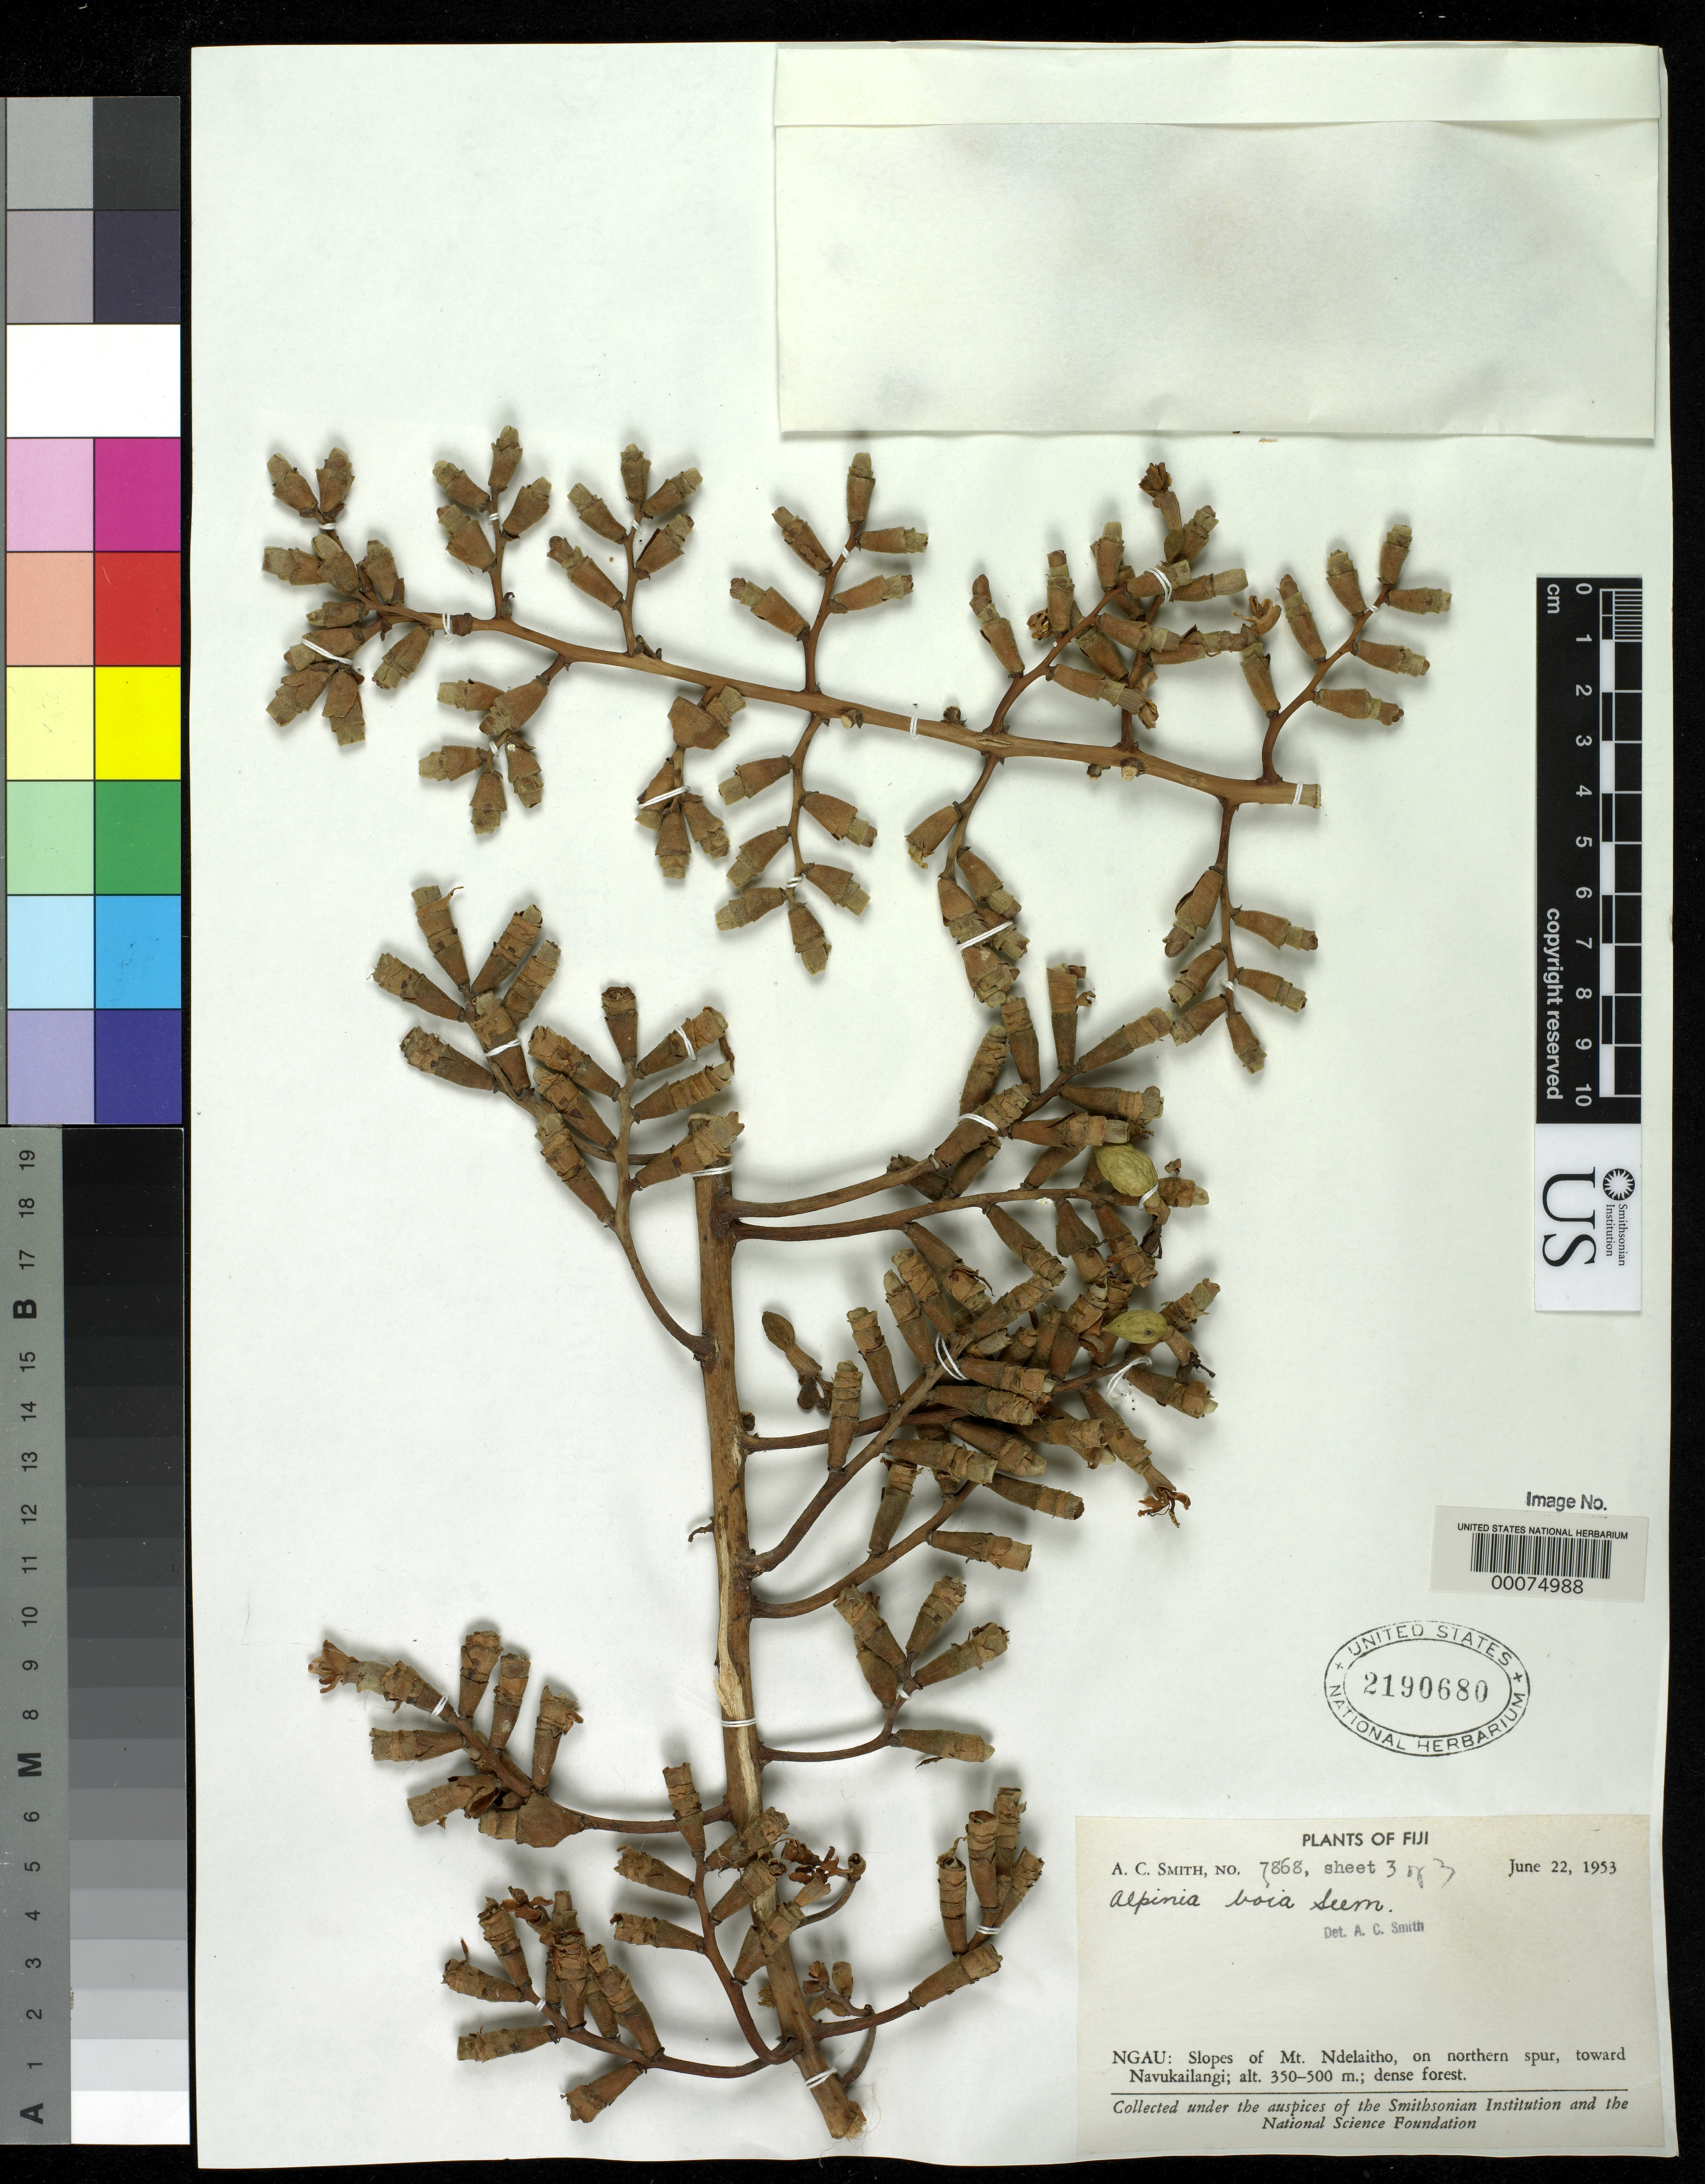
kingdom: Plantae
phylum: Tracheophyta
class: Liliopsida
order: Zingiberales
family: Zingiberaceae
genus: Alpinia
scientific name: Alpinia boia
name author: Seem.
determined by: Smith, A. C.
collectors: A. C. Smith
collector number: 7868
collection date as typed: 22 Jun 1953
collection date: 1953-06-22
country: Fiji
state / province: Eastern Division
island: Gau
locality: Ngau, slopes of Mt. Ndelaitho, on northern spur, toward Navukailangi. [Ngau I. = Gau I.] [Lomaiviti Is.]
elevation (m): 350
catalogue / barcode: US 2190680